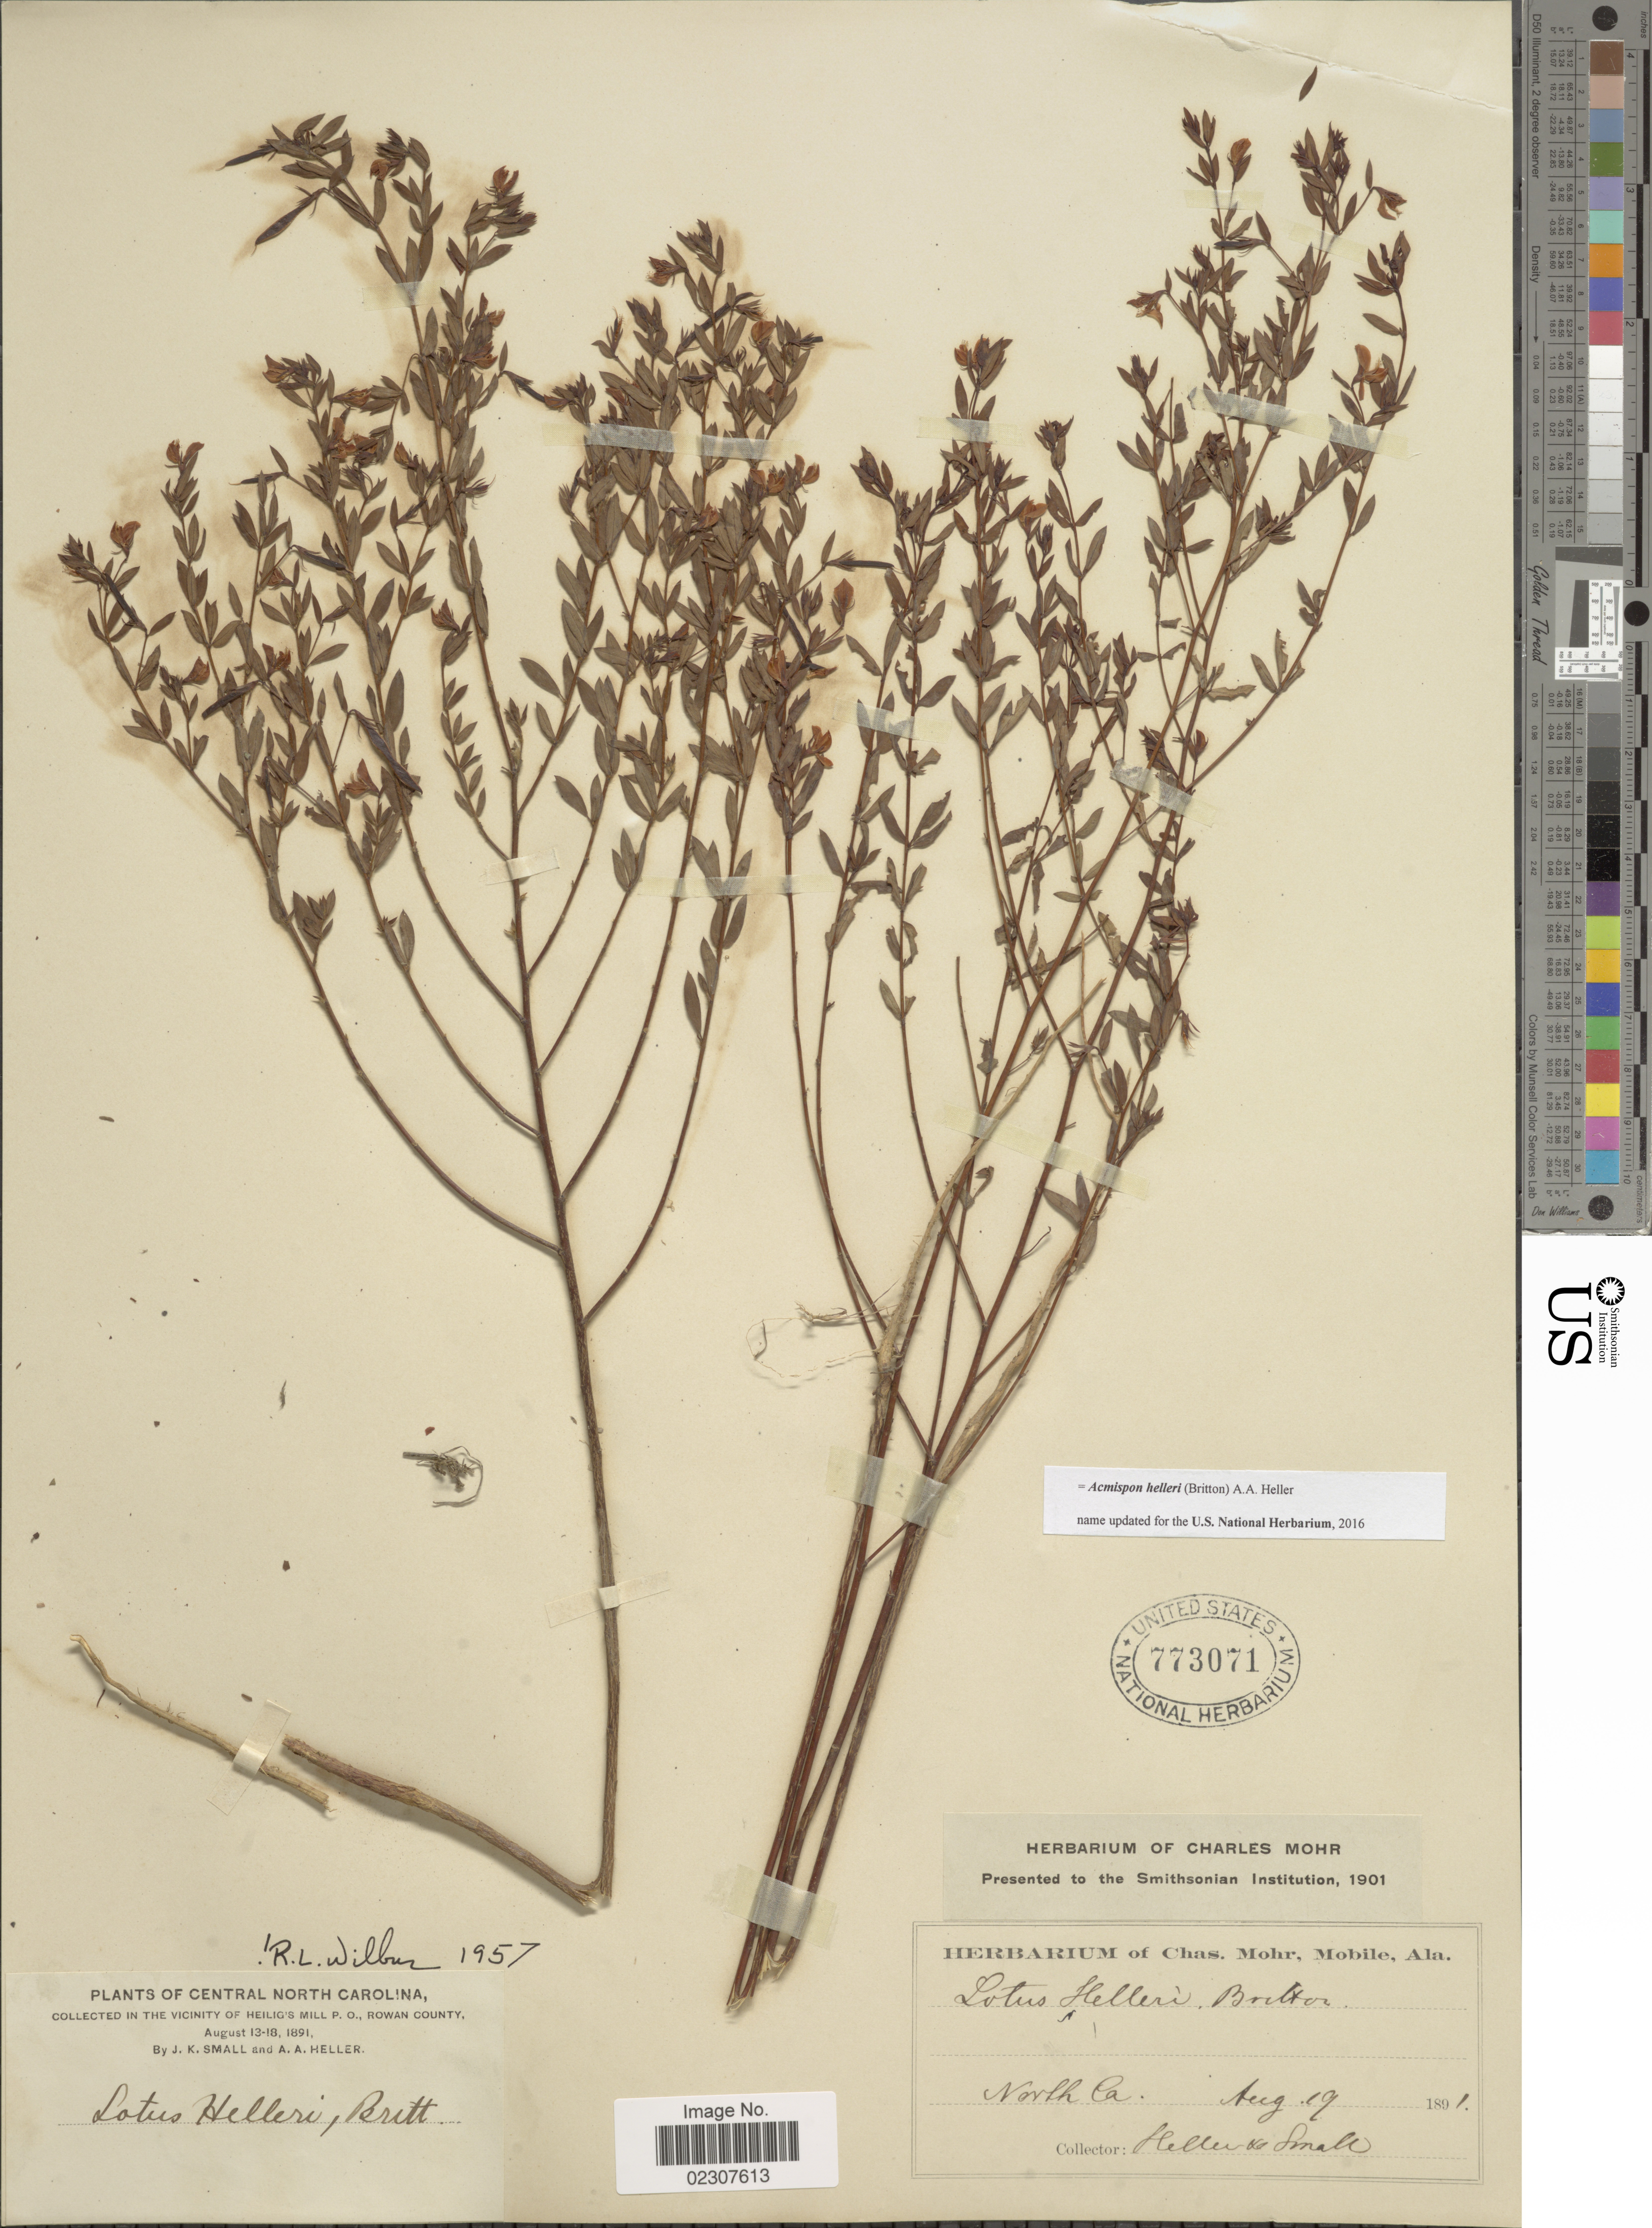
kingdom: Plantae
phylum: Tracheophyta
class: Magnoliopsida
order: Fabales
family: Fabaceae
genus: Acmispon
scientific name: Acmispon helleri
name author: (Britton) A. Heller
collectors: J. K. Small & A. A. Heller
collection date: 1891-08-13/1891-08-18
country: United States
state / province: North Carolina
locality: Central North Carolina, in the Vicinity of Heilig's Mill P.O., Rowan County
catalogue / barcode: US 773071